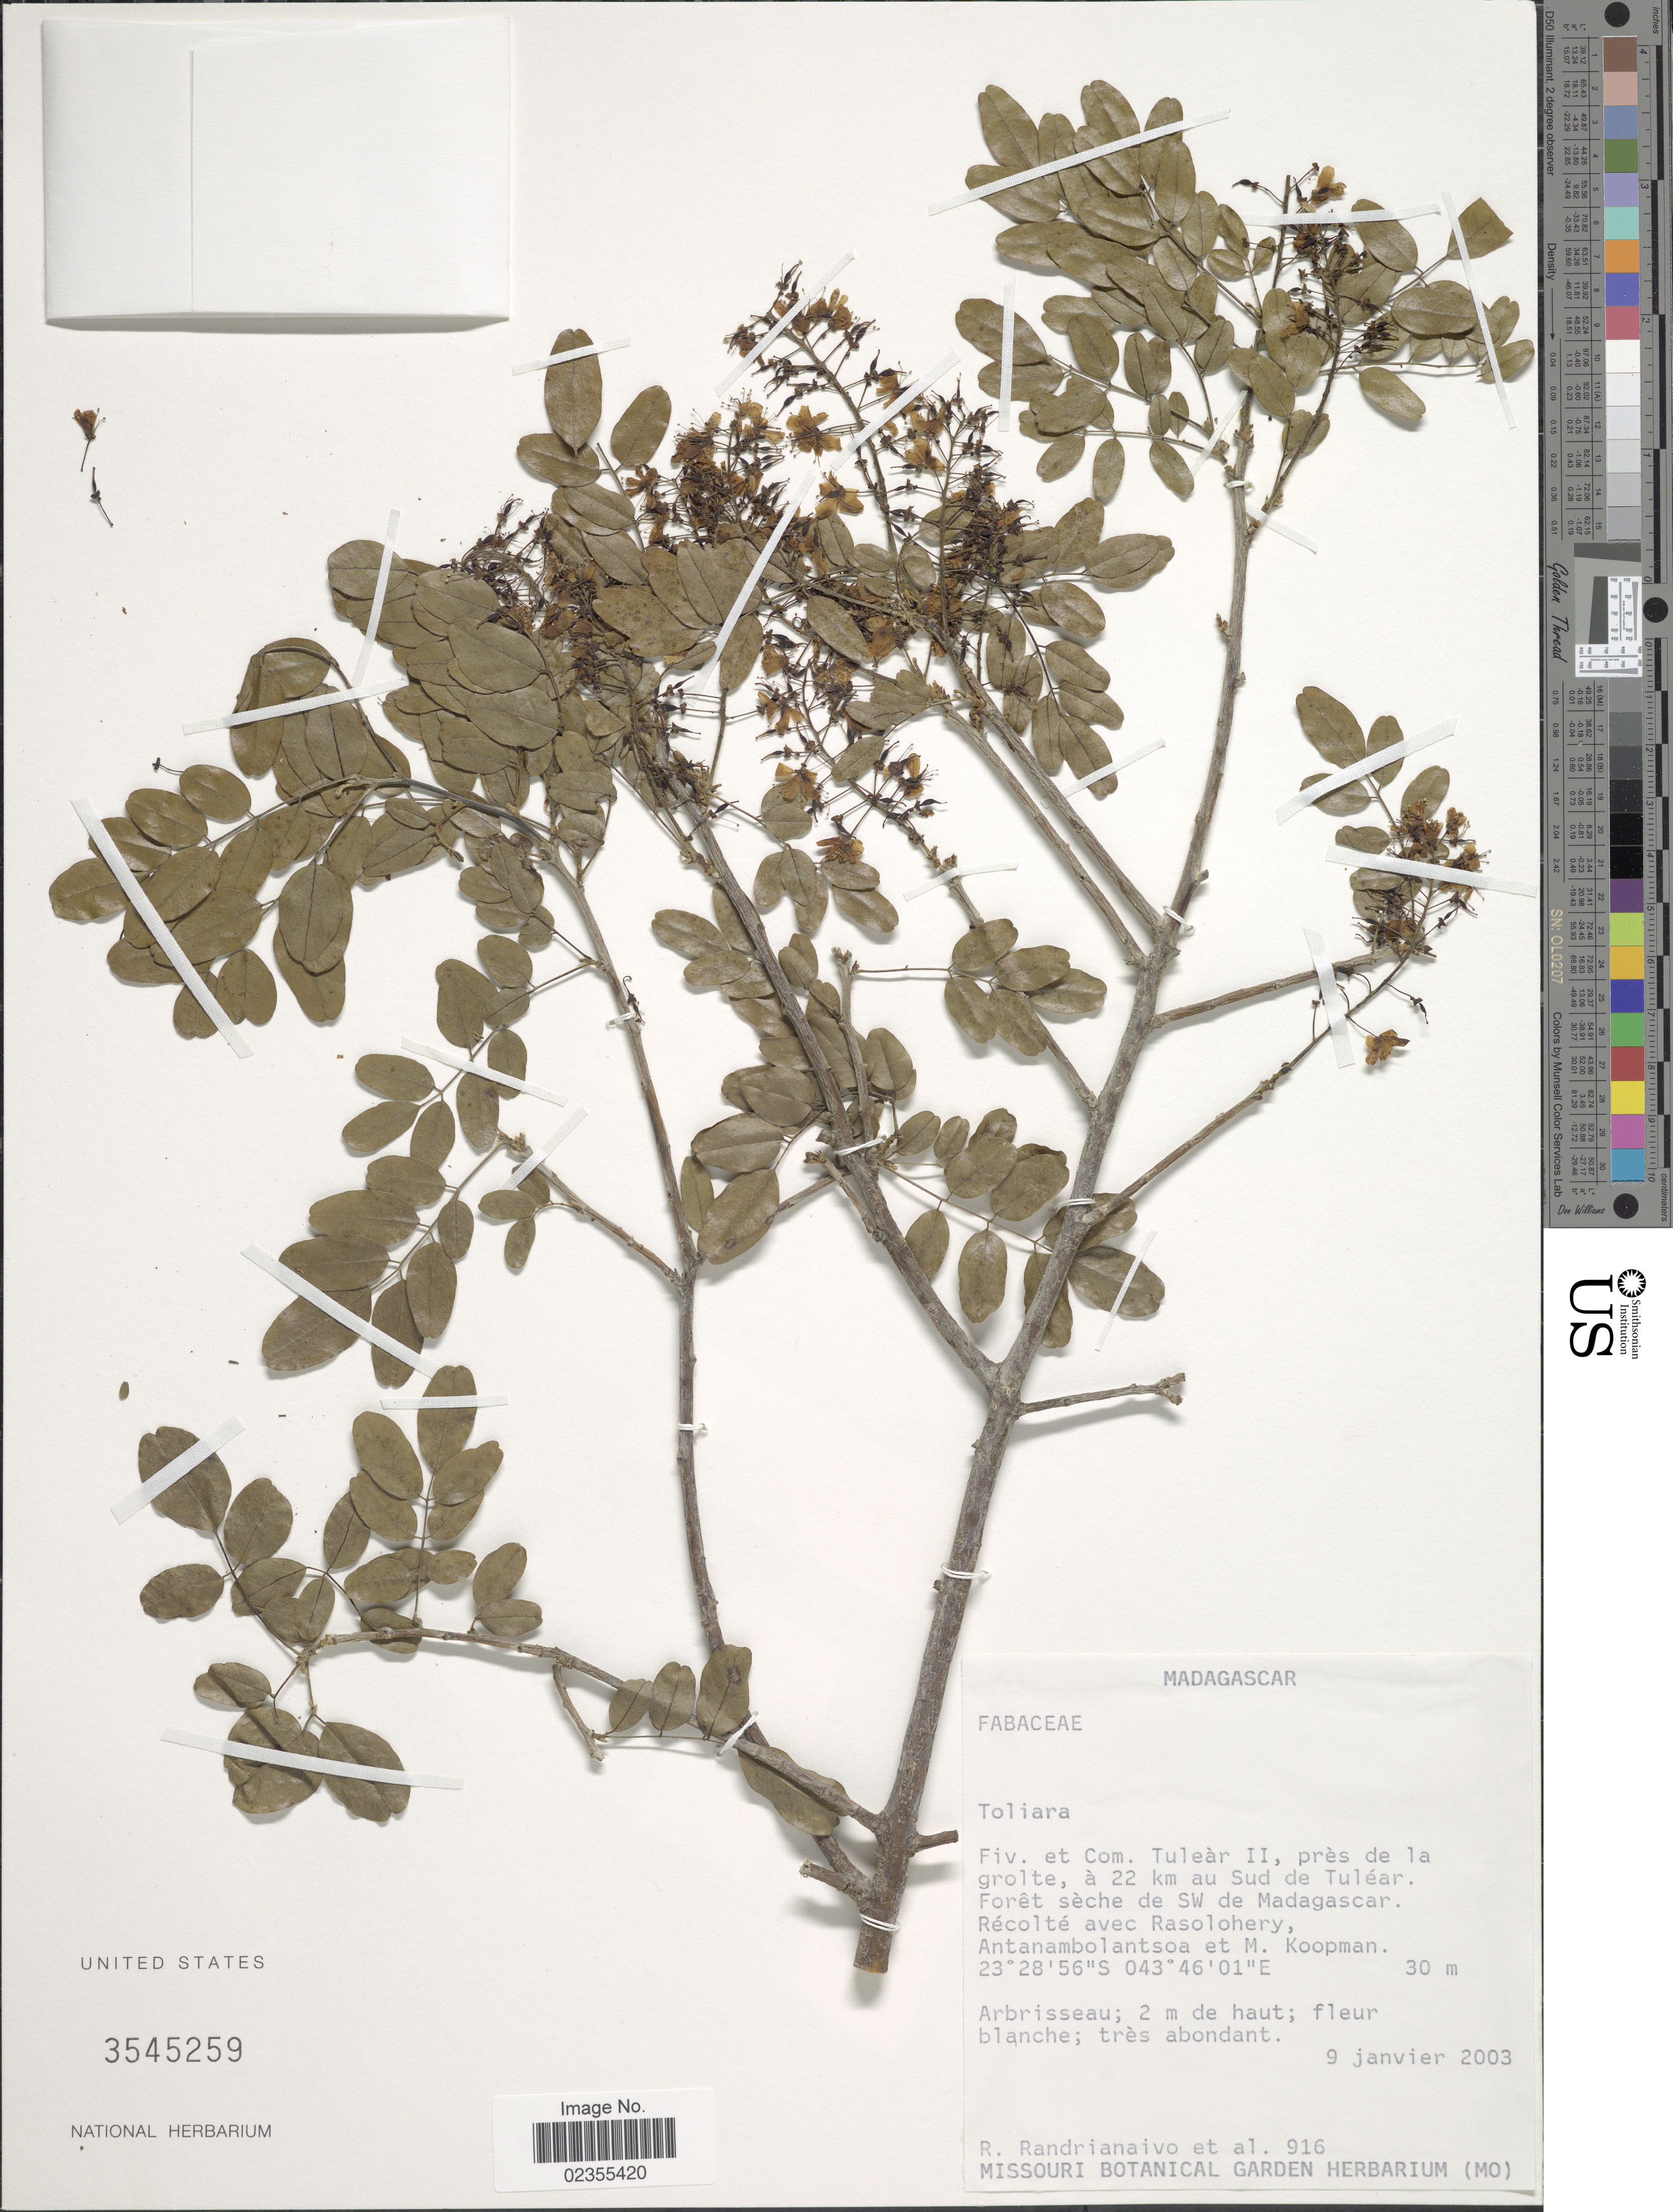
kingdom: Plantae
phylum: Tracheophyta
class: Magnoliopsida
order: Fabales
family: Fabaceae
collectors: R. Randrianaivo & et al.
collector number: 916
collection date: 2003-01-09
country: Madagascar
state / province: Atsimo-Andrefana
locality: Fiv. et Com. Tuleà'r II, près de la grolte, à 22 km au Sud de Tuléar. Forêt sèche de SW de Madagascar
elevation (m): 30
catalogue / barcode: US 3545259